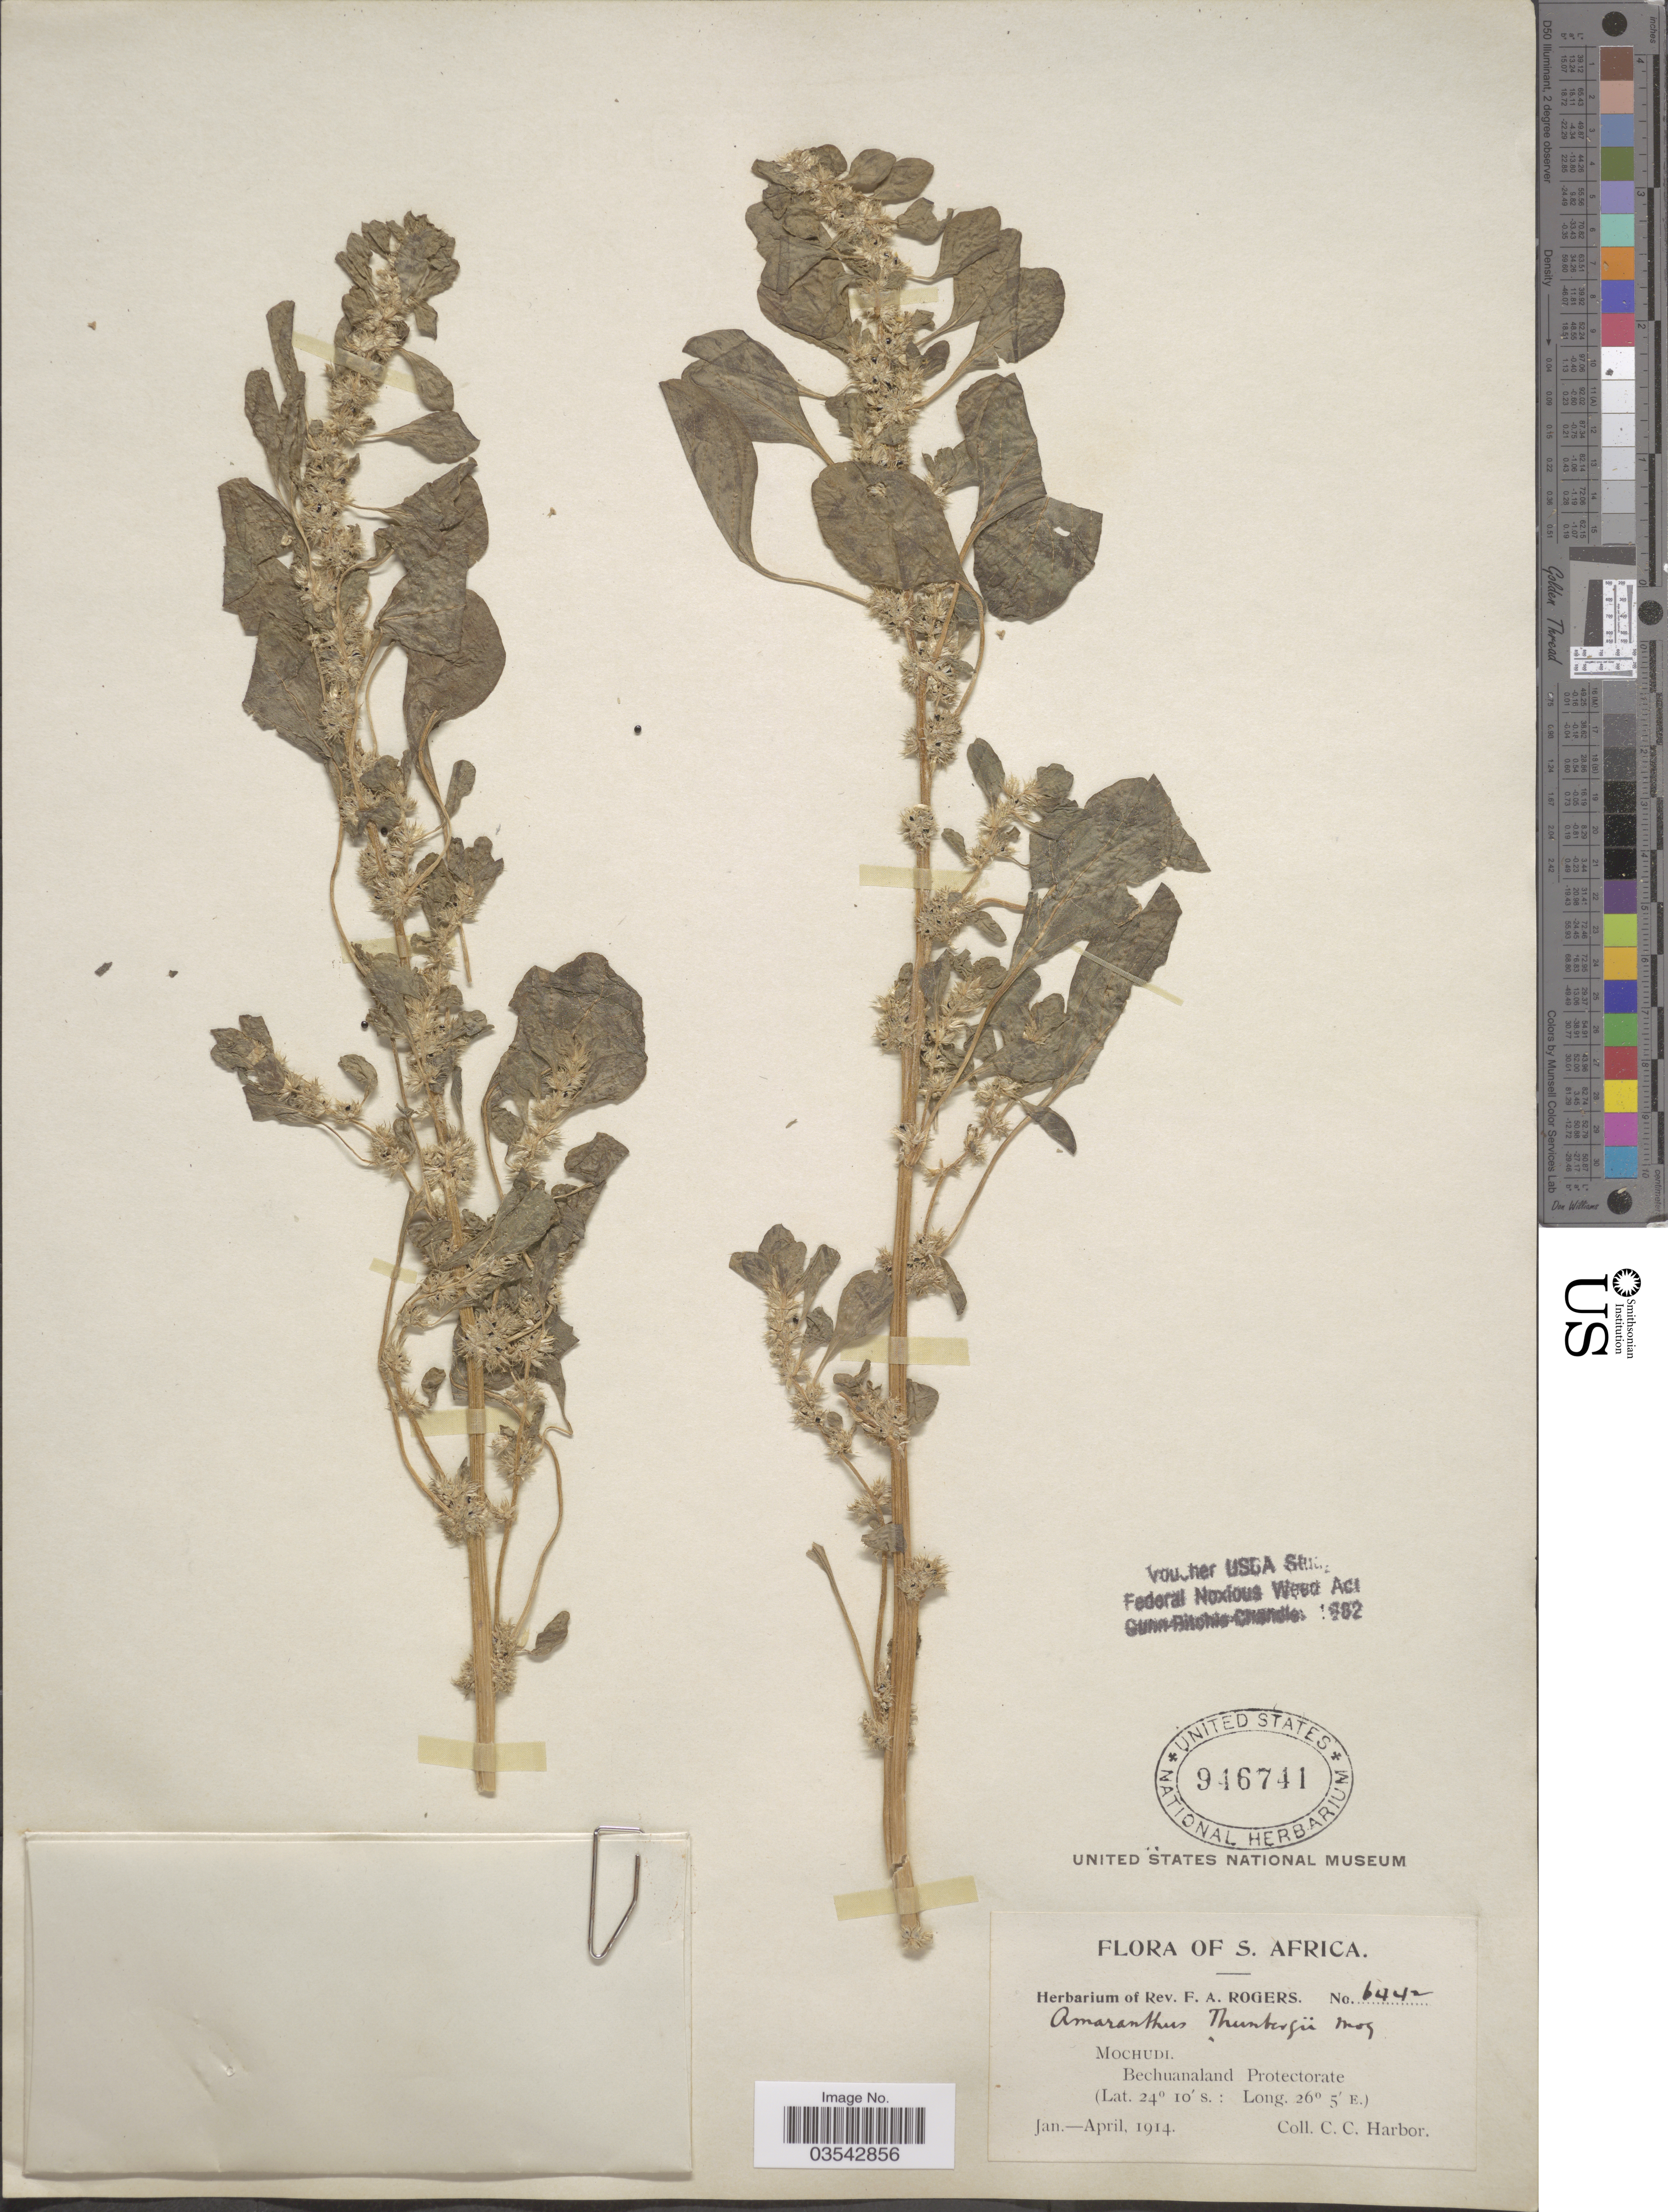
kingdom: Plantae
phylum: Tracheophyta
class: Magnoliopsida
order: Caryophyllales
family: Amaranthaceae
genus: Amaranthus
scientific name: Amaranthus thunbergii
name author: Moq.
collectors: C. Harbor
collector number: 6442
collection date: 1914-01/1914-04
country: Botswana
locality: S. Africa. Mochudi. Bechuanaland Protectorate.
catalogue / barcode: US 946741